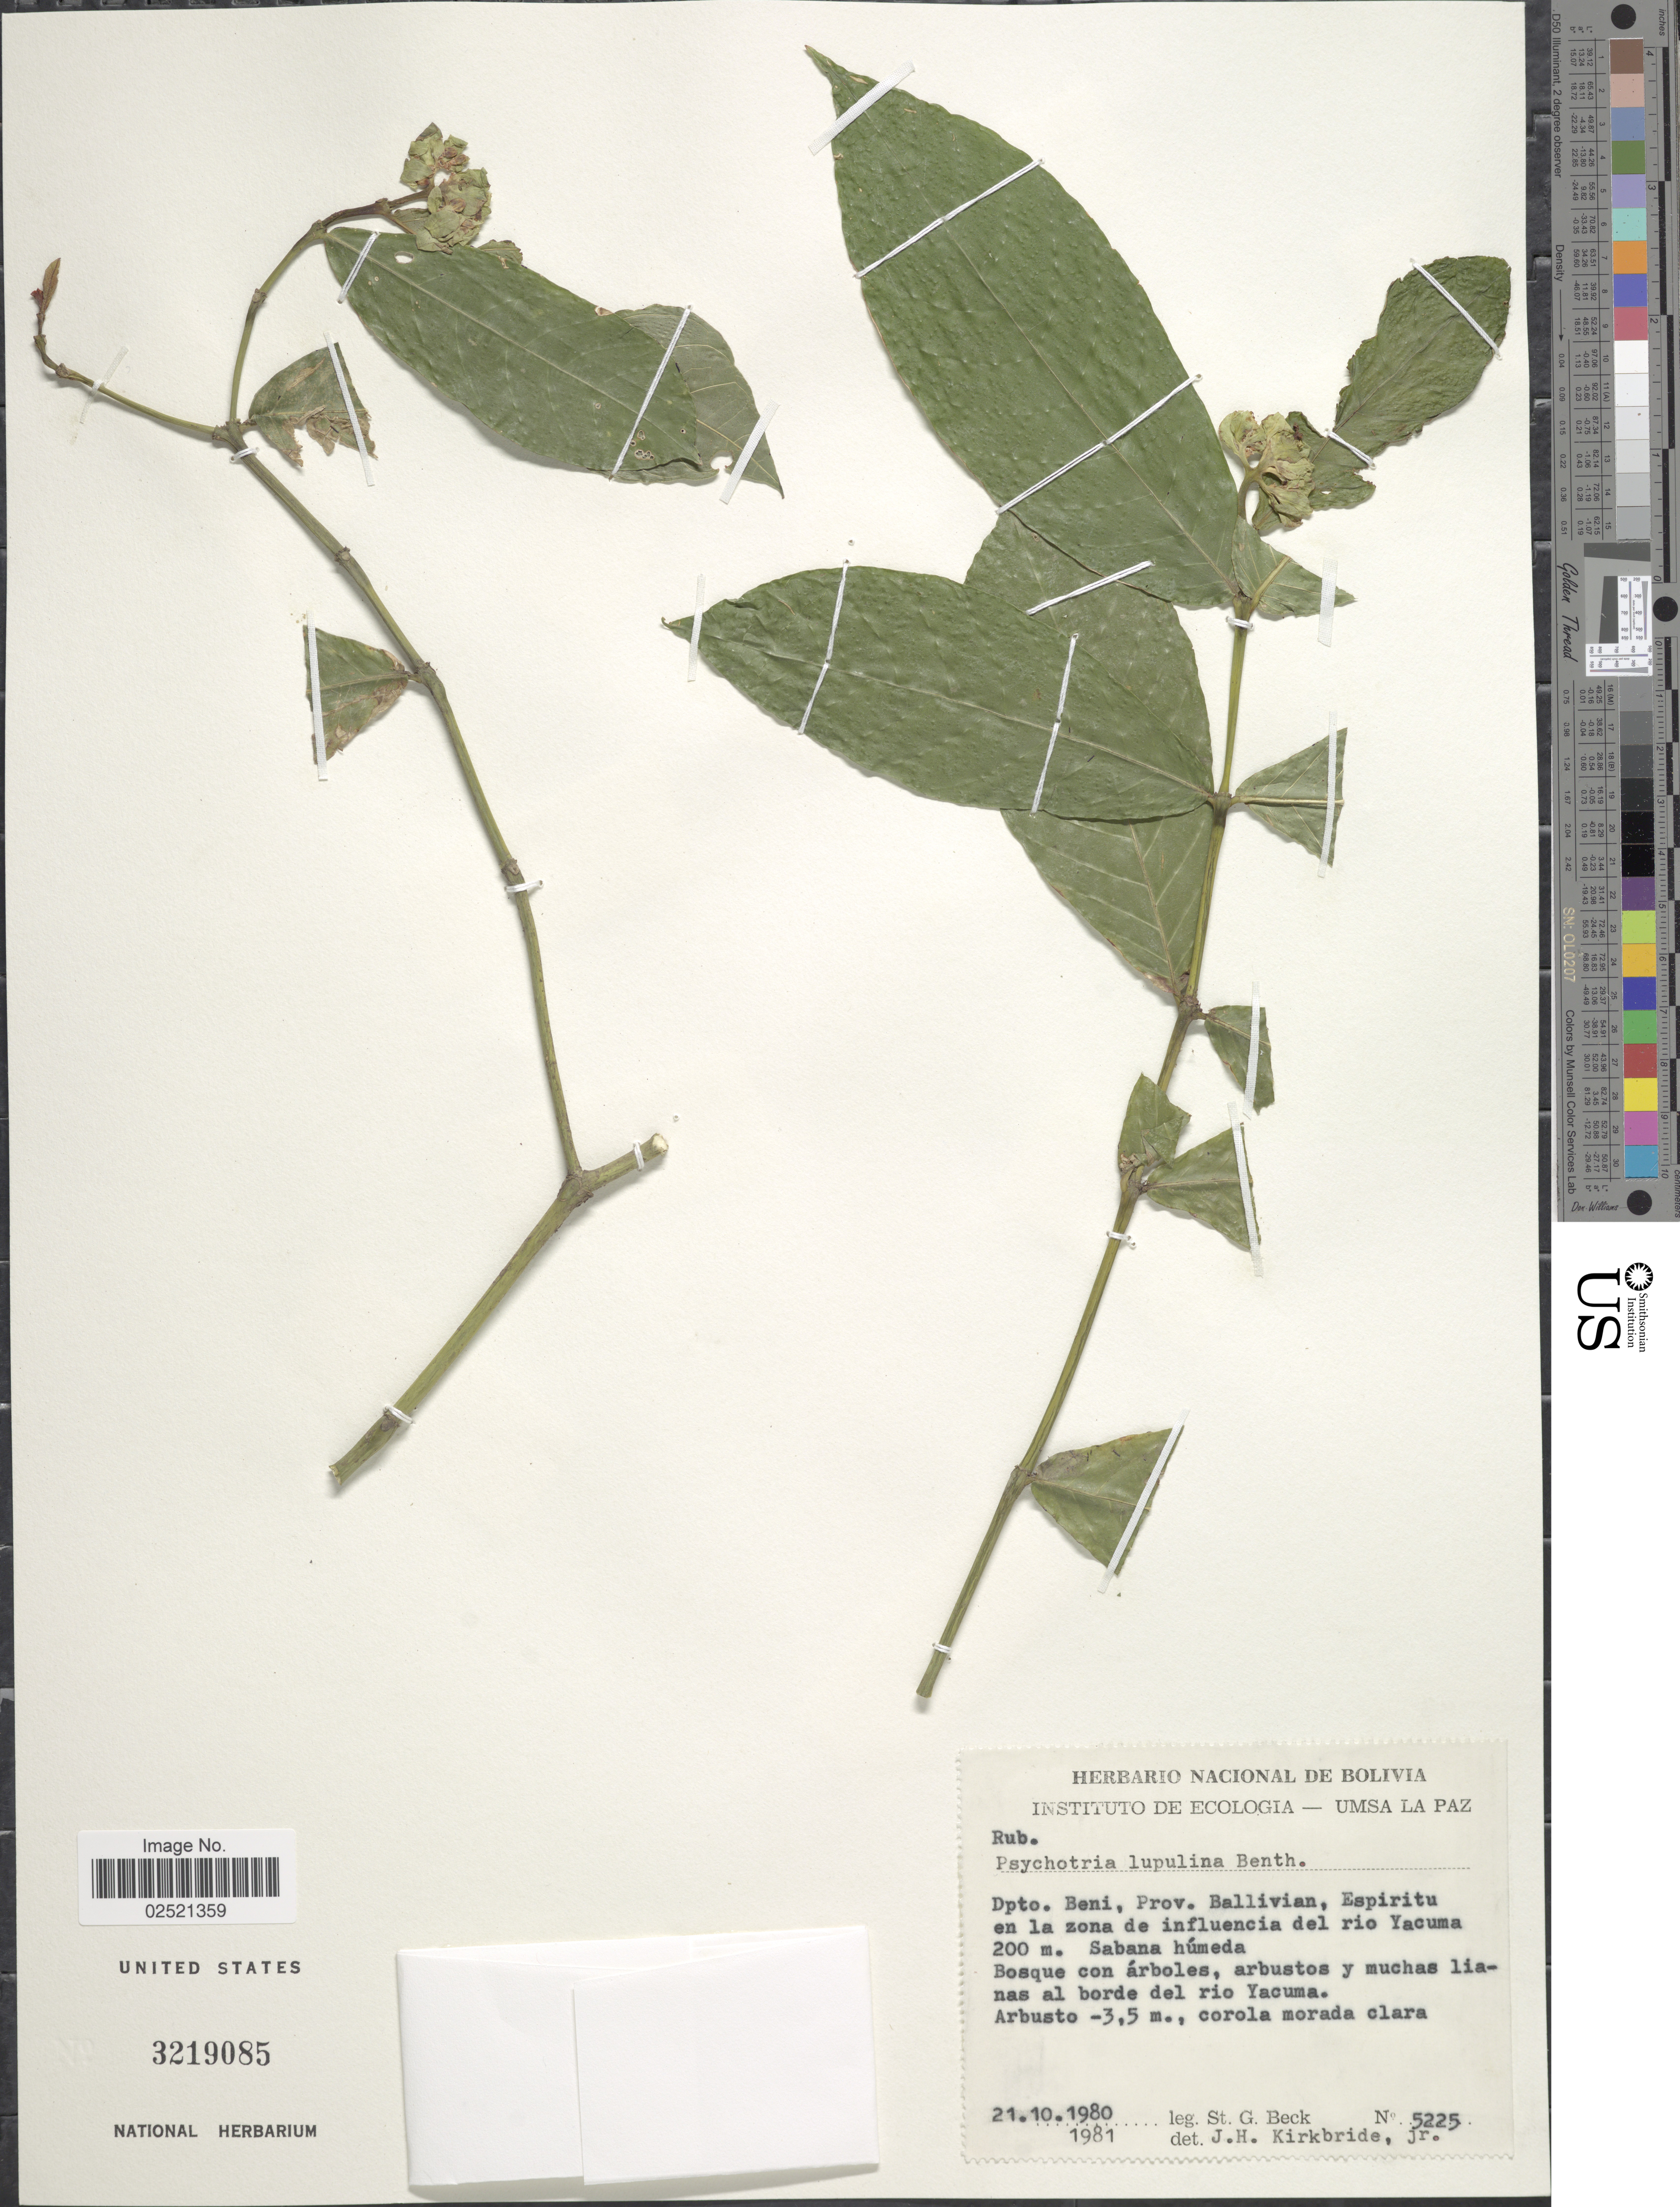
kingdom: Plantae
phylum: Tracheophyta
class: Magnoliopsida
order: Gentianales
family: Rubiaceae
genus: Psychotria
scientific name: Psychotria lupulina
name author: Benth.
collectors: S. G. Beck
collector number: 5225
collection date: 1980-10-21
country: Bolivia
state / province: Beni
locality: Prov. Ballivian, Espiritu en la zona de influencia del rio Yacuma.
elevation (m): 200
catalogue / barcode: US 3219085